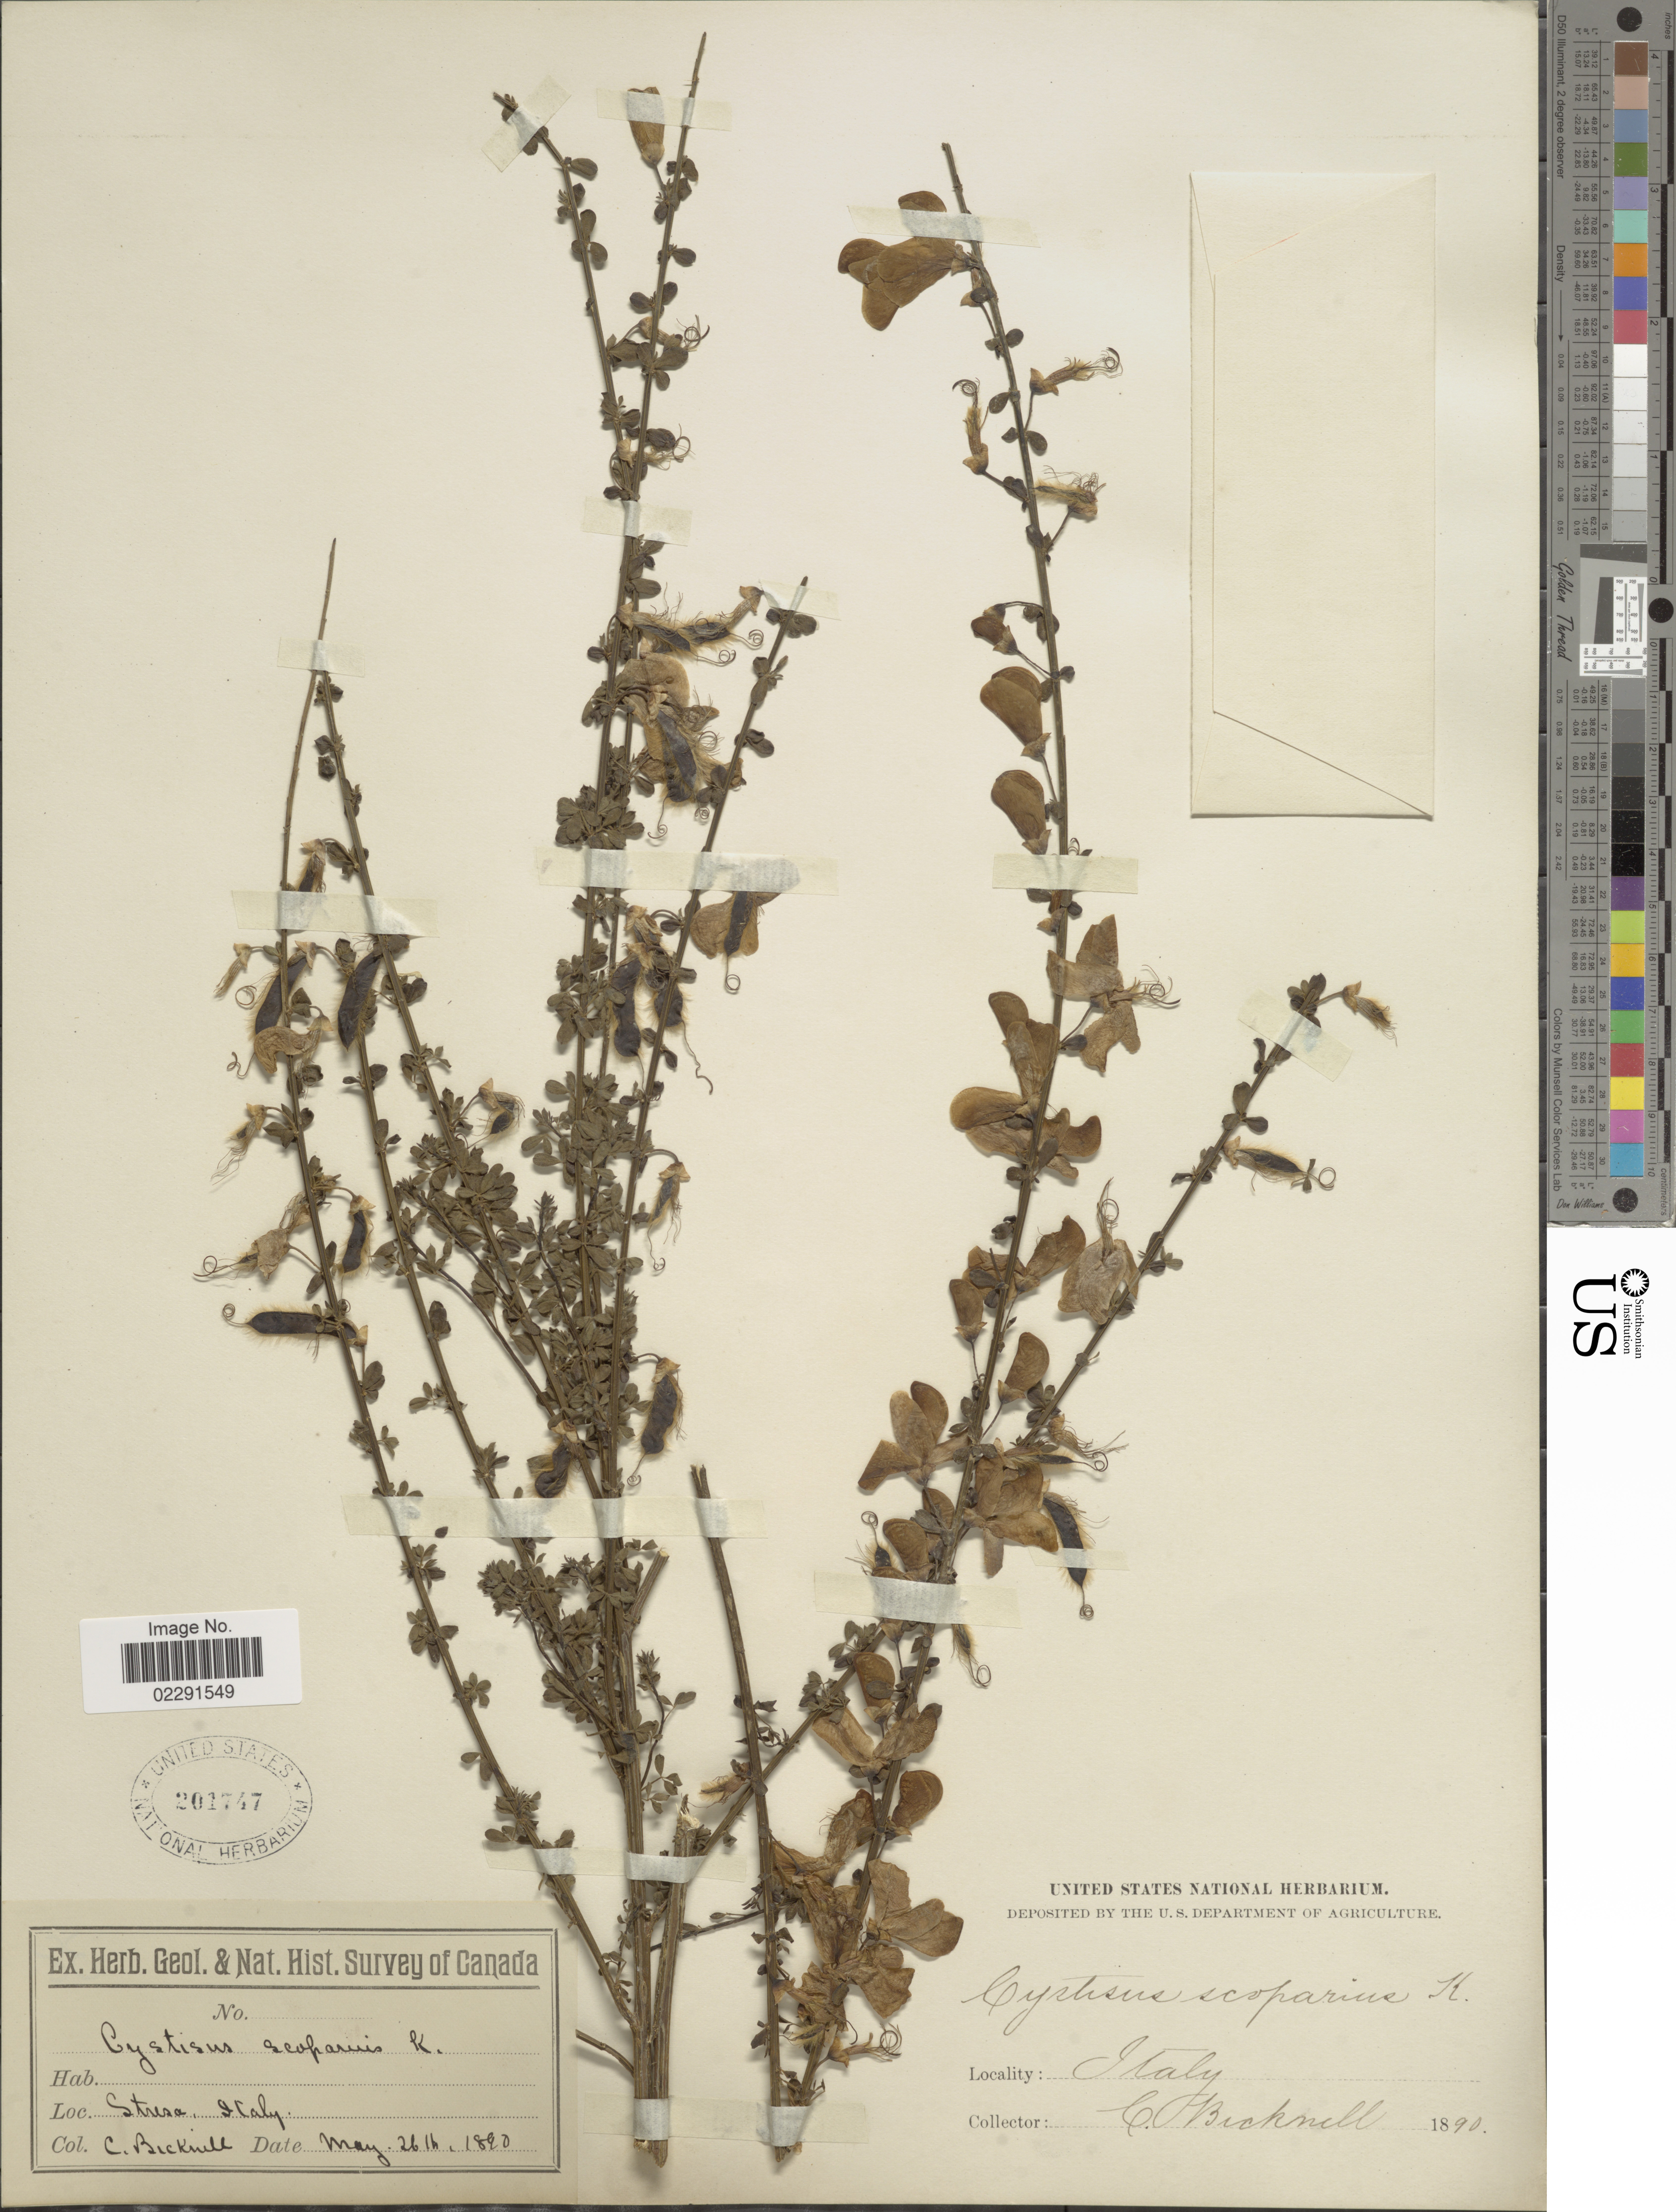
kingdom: Plantae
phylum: Tracheophyta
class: Magnoliopsida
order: Fabales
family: Fabaceae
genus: Cytisus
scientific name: Cytisus scoparius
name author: (L.) Link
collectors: C. Bicknell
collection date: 1890-05-26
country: Italy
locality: Stresa. [interpreted]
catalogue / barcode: US 201747